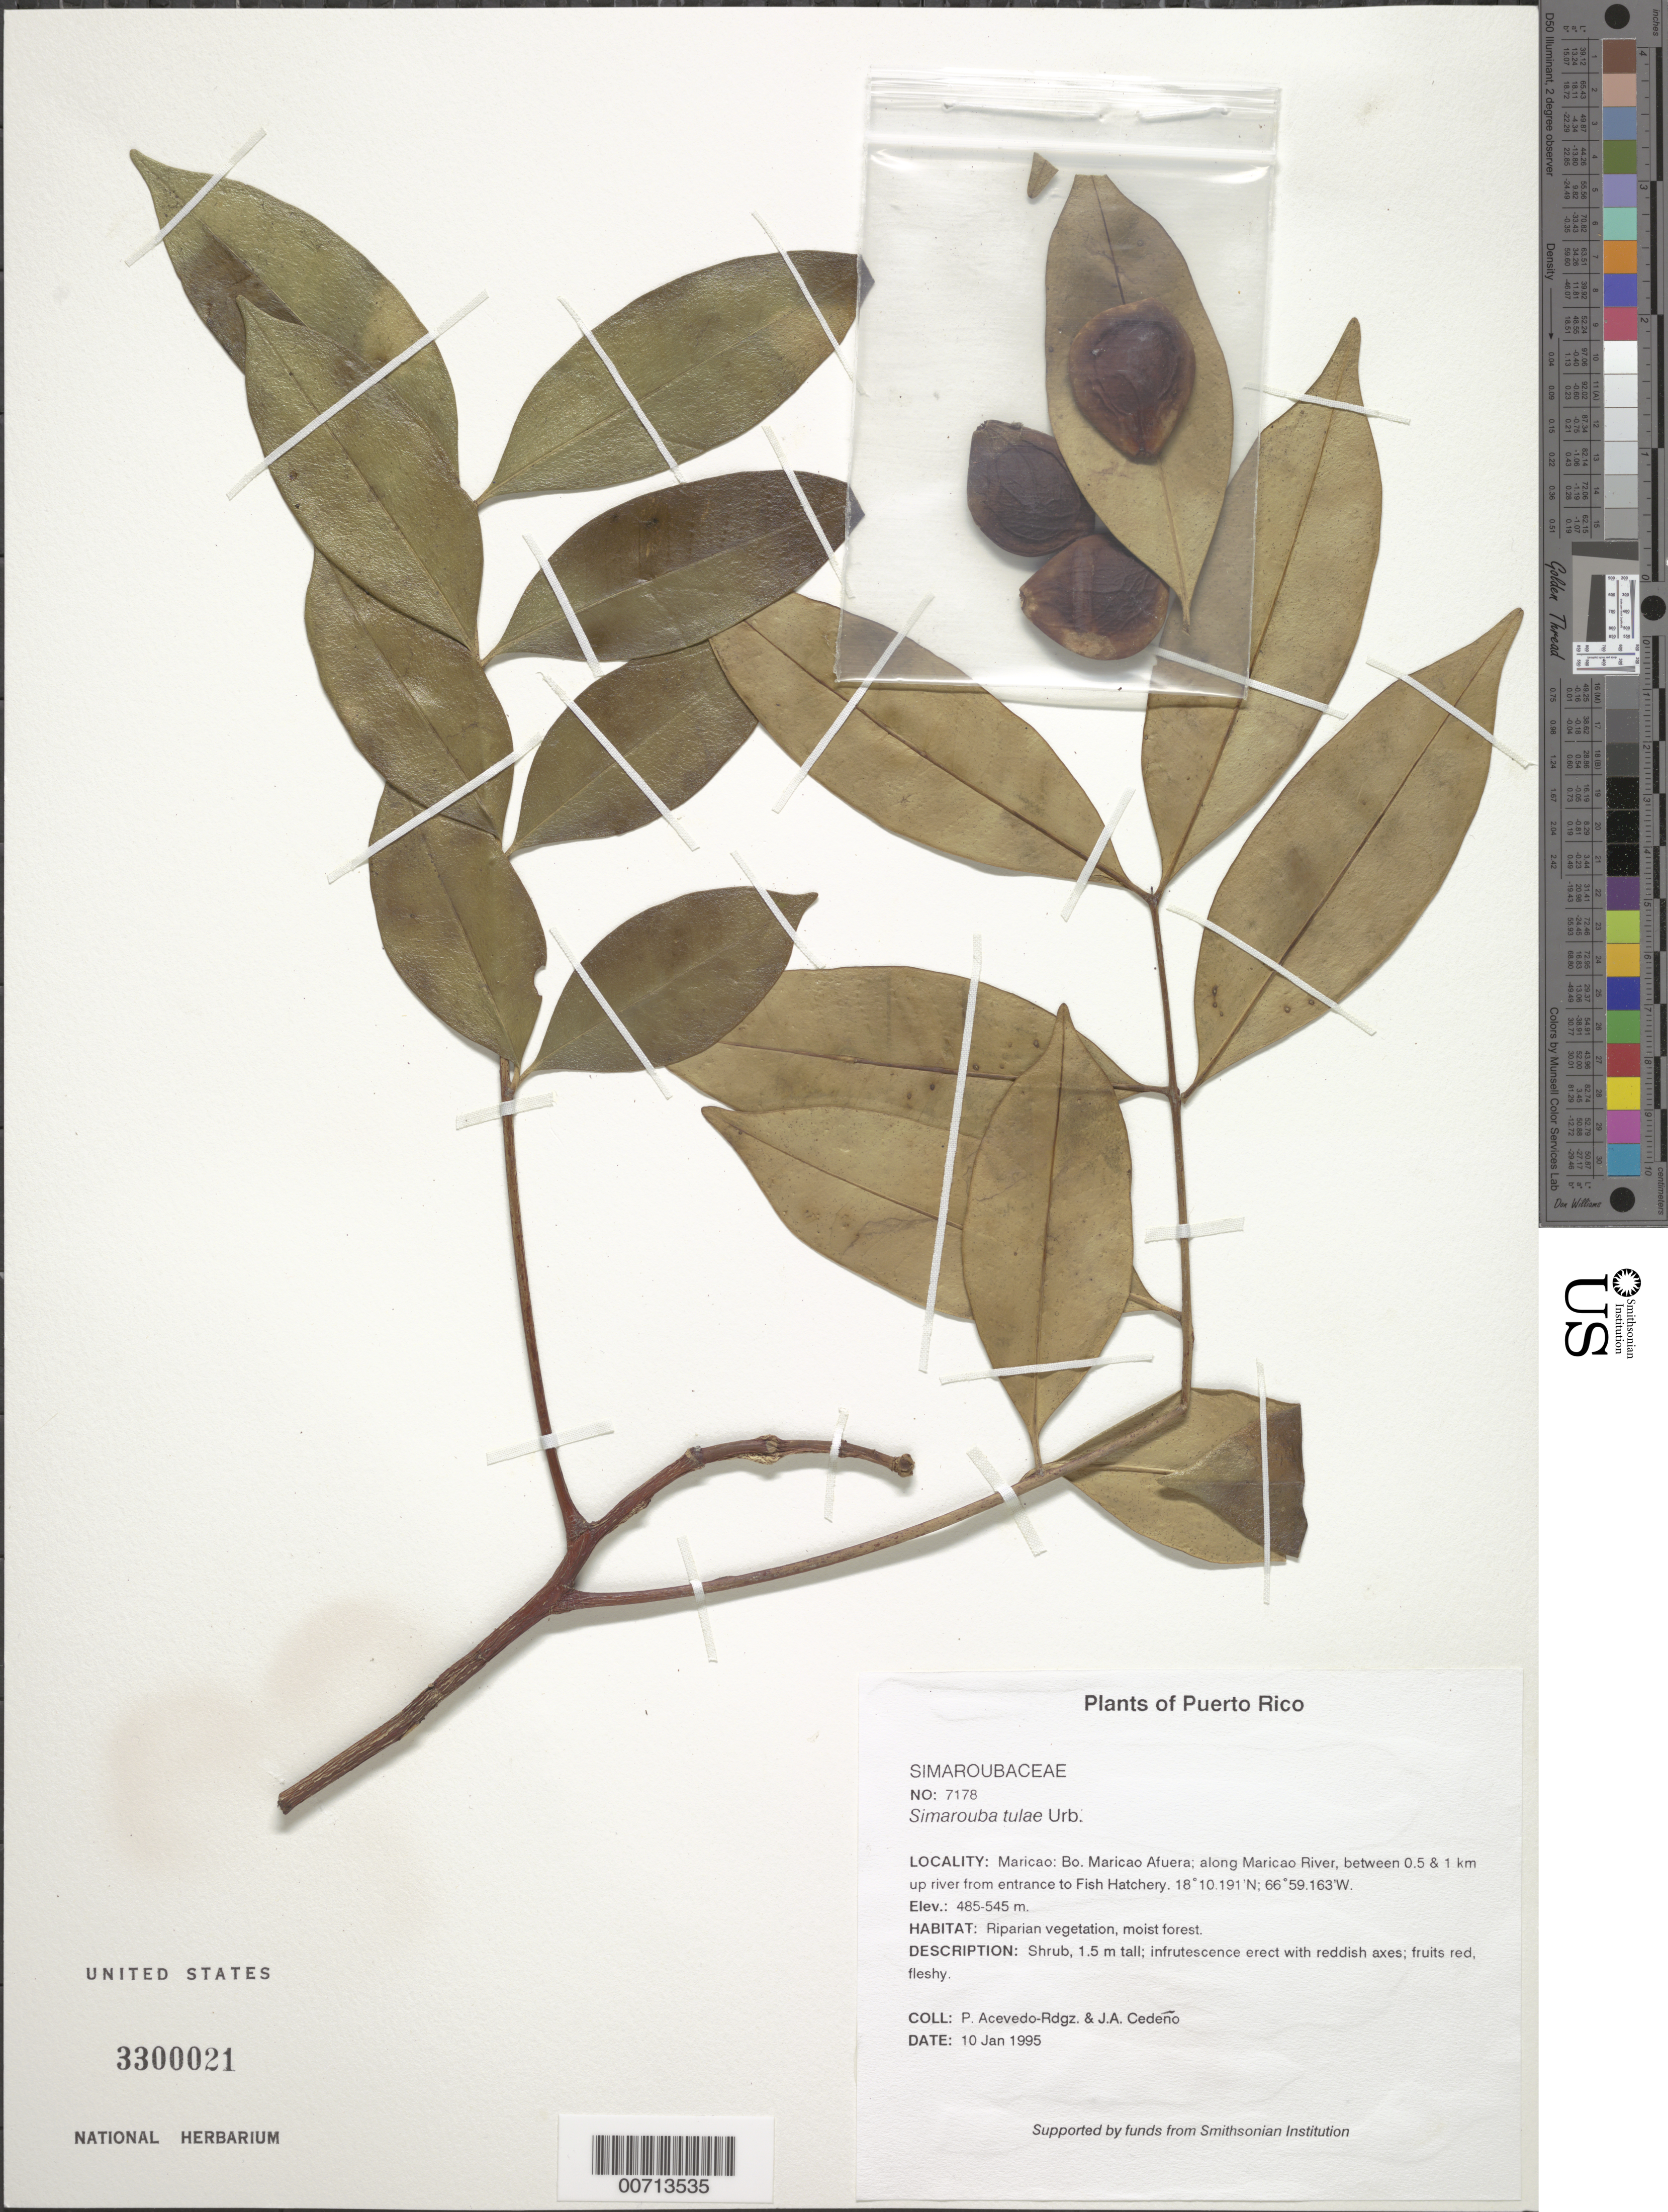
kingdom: Plantae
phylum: Tracheophyta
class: Magnoliopsida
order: Sapindales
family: Simaroubaceae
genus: Simarouba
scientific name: Simarouba tulae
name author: Urb.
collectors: P. Acevedo-Rodr. & J. A. Cedeño M.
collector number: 7178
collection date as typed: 10 Jan 1995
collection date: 1995-01-10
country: Puerto Rico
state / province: Maricao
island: Puerto Rico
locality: Maricao: Bo. Maricao Afuera; along Maricao River, between 0.5 & 1 km up river from entrance to Fish Hatchery.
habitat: Riparian vegetation, moist forest.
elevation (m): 485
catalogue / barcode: US 3300021